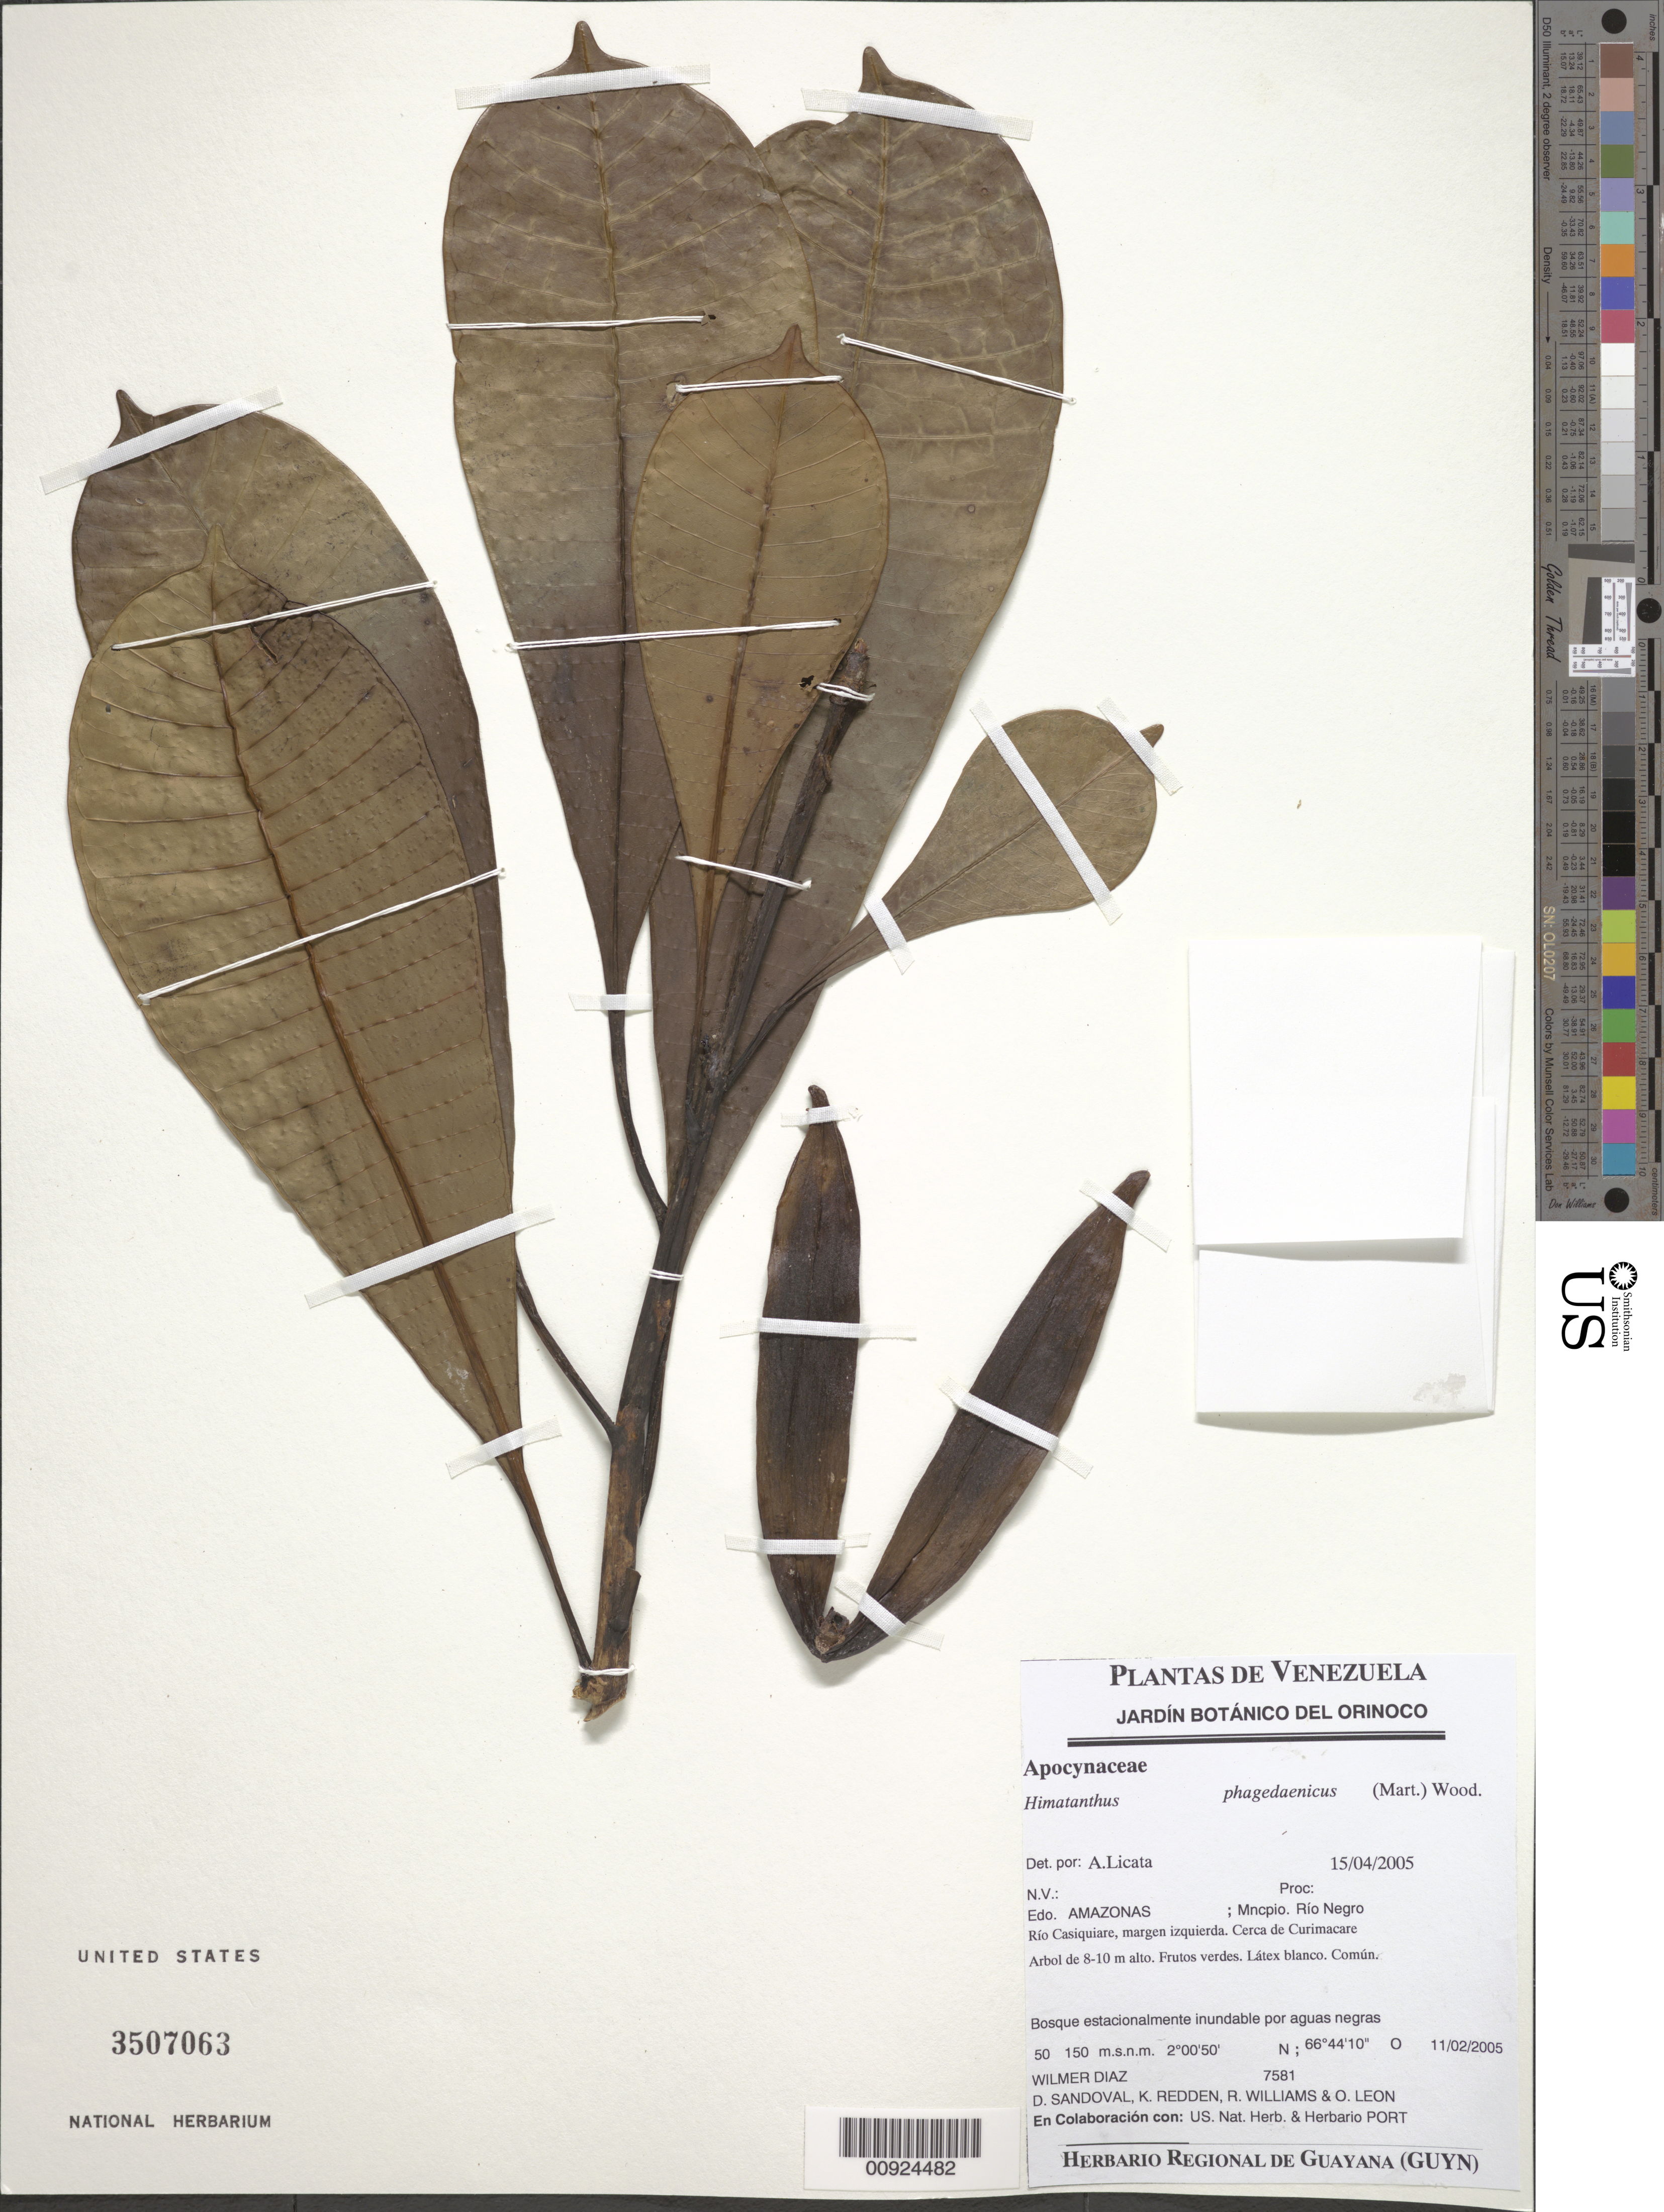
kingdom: Plantae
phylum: Tracheophyta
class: Magnoliopsida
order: Gentianales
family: Apocynaceae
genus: Himatanthus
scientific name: Himatanthus phagedaenicus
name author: (Mart.) Woodson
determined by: Licata, A., (PORT), Univ. Nac. Exp. de los Llanos Ezequiel Zamora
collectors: W. Díaz P., D. Sandoval, K. M. Redden, R. Williams & O. León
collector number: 7581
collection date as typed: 11-Feb-05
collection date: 2005-02-11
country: Venezuela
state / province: Amazonas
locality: Mun. Río Negro, Rio Casiquiare, margen izquierda. Cerca de Curimacare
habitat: Bosque estacionalmente inundable por aguas negras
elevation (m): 50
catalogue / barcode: US 4507063